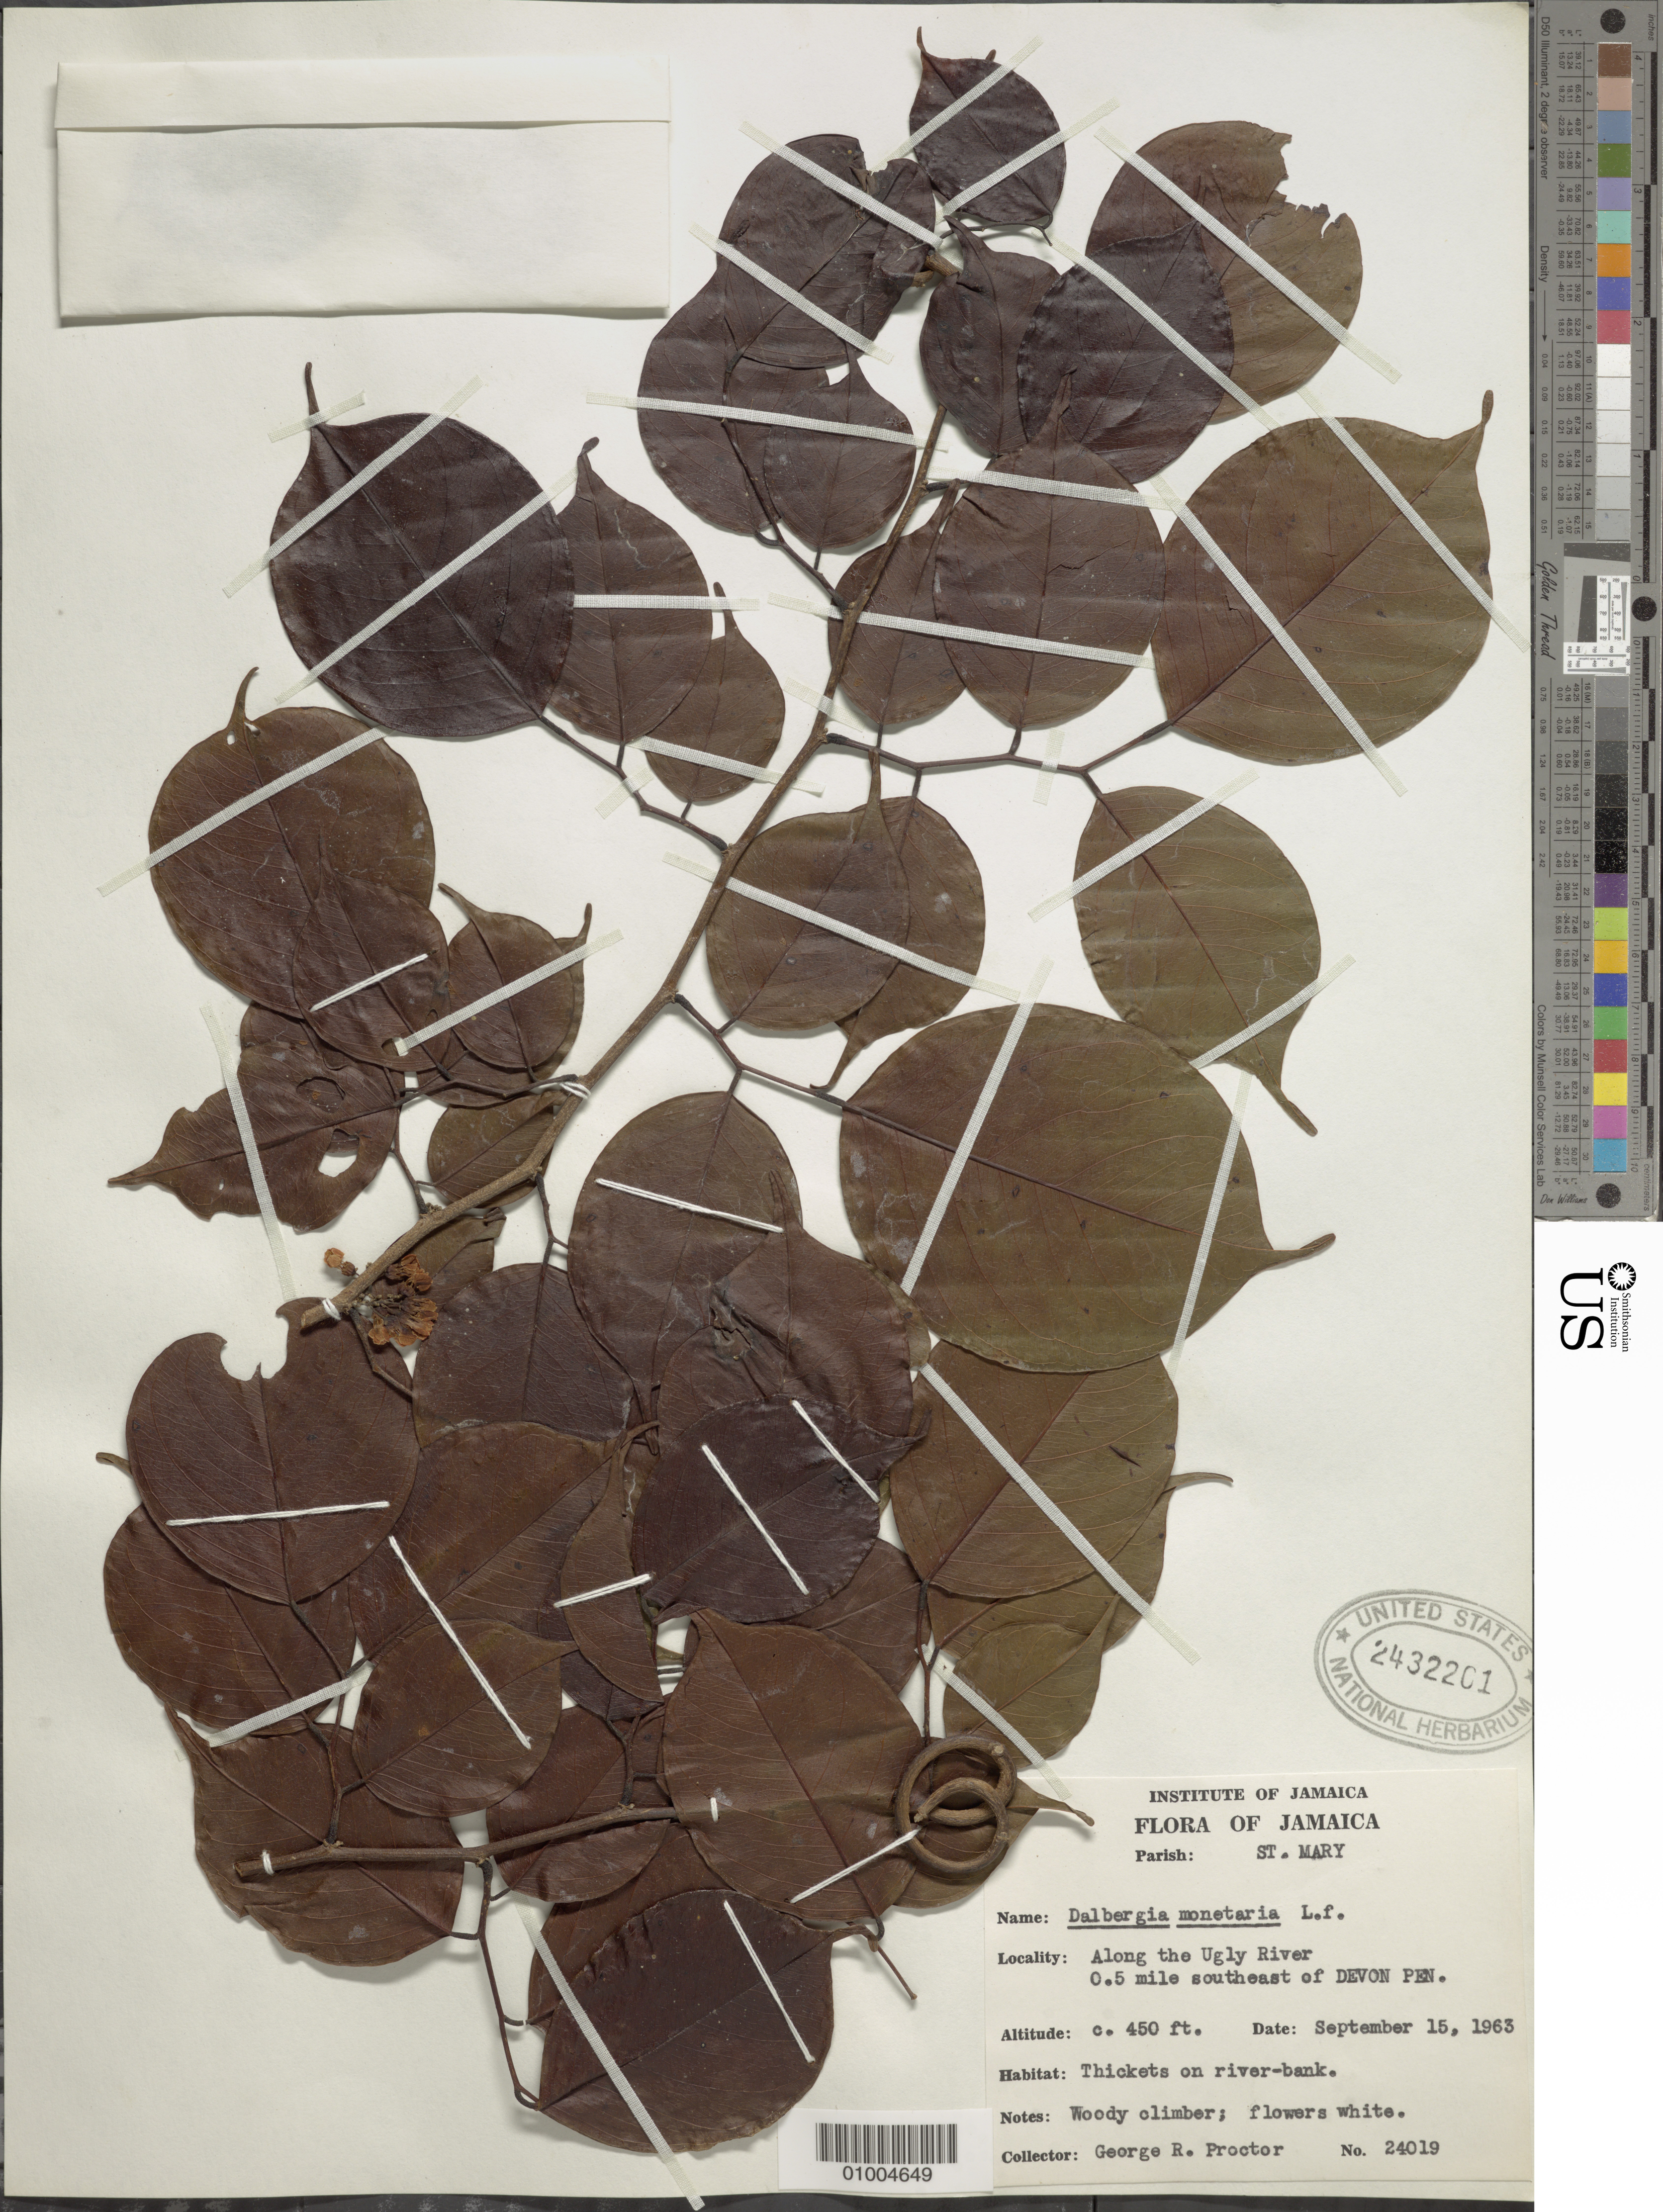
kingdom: Plantae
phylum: Tracheophyta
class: Magnoliopsida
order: Fabales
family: Fabaceae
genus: Dalbergia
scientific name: Dalbergia monetaria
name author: L. f.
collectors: G. R. Proctor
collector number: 24019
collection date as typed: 15 Sep 1963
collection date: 1963-09-15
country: Jamaica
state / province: Saint Mary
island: Jamaica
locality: Thickets on Ugly River river bank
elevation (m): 137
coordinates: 0 N, 0 E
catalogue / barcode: US 2432201